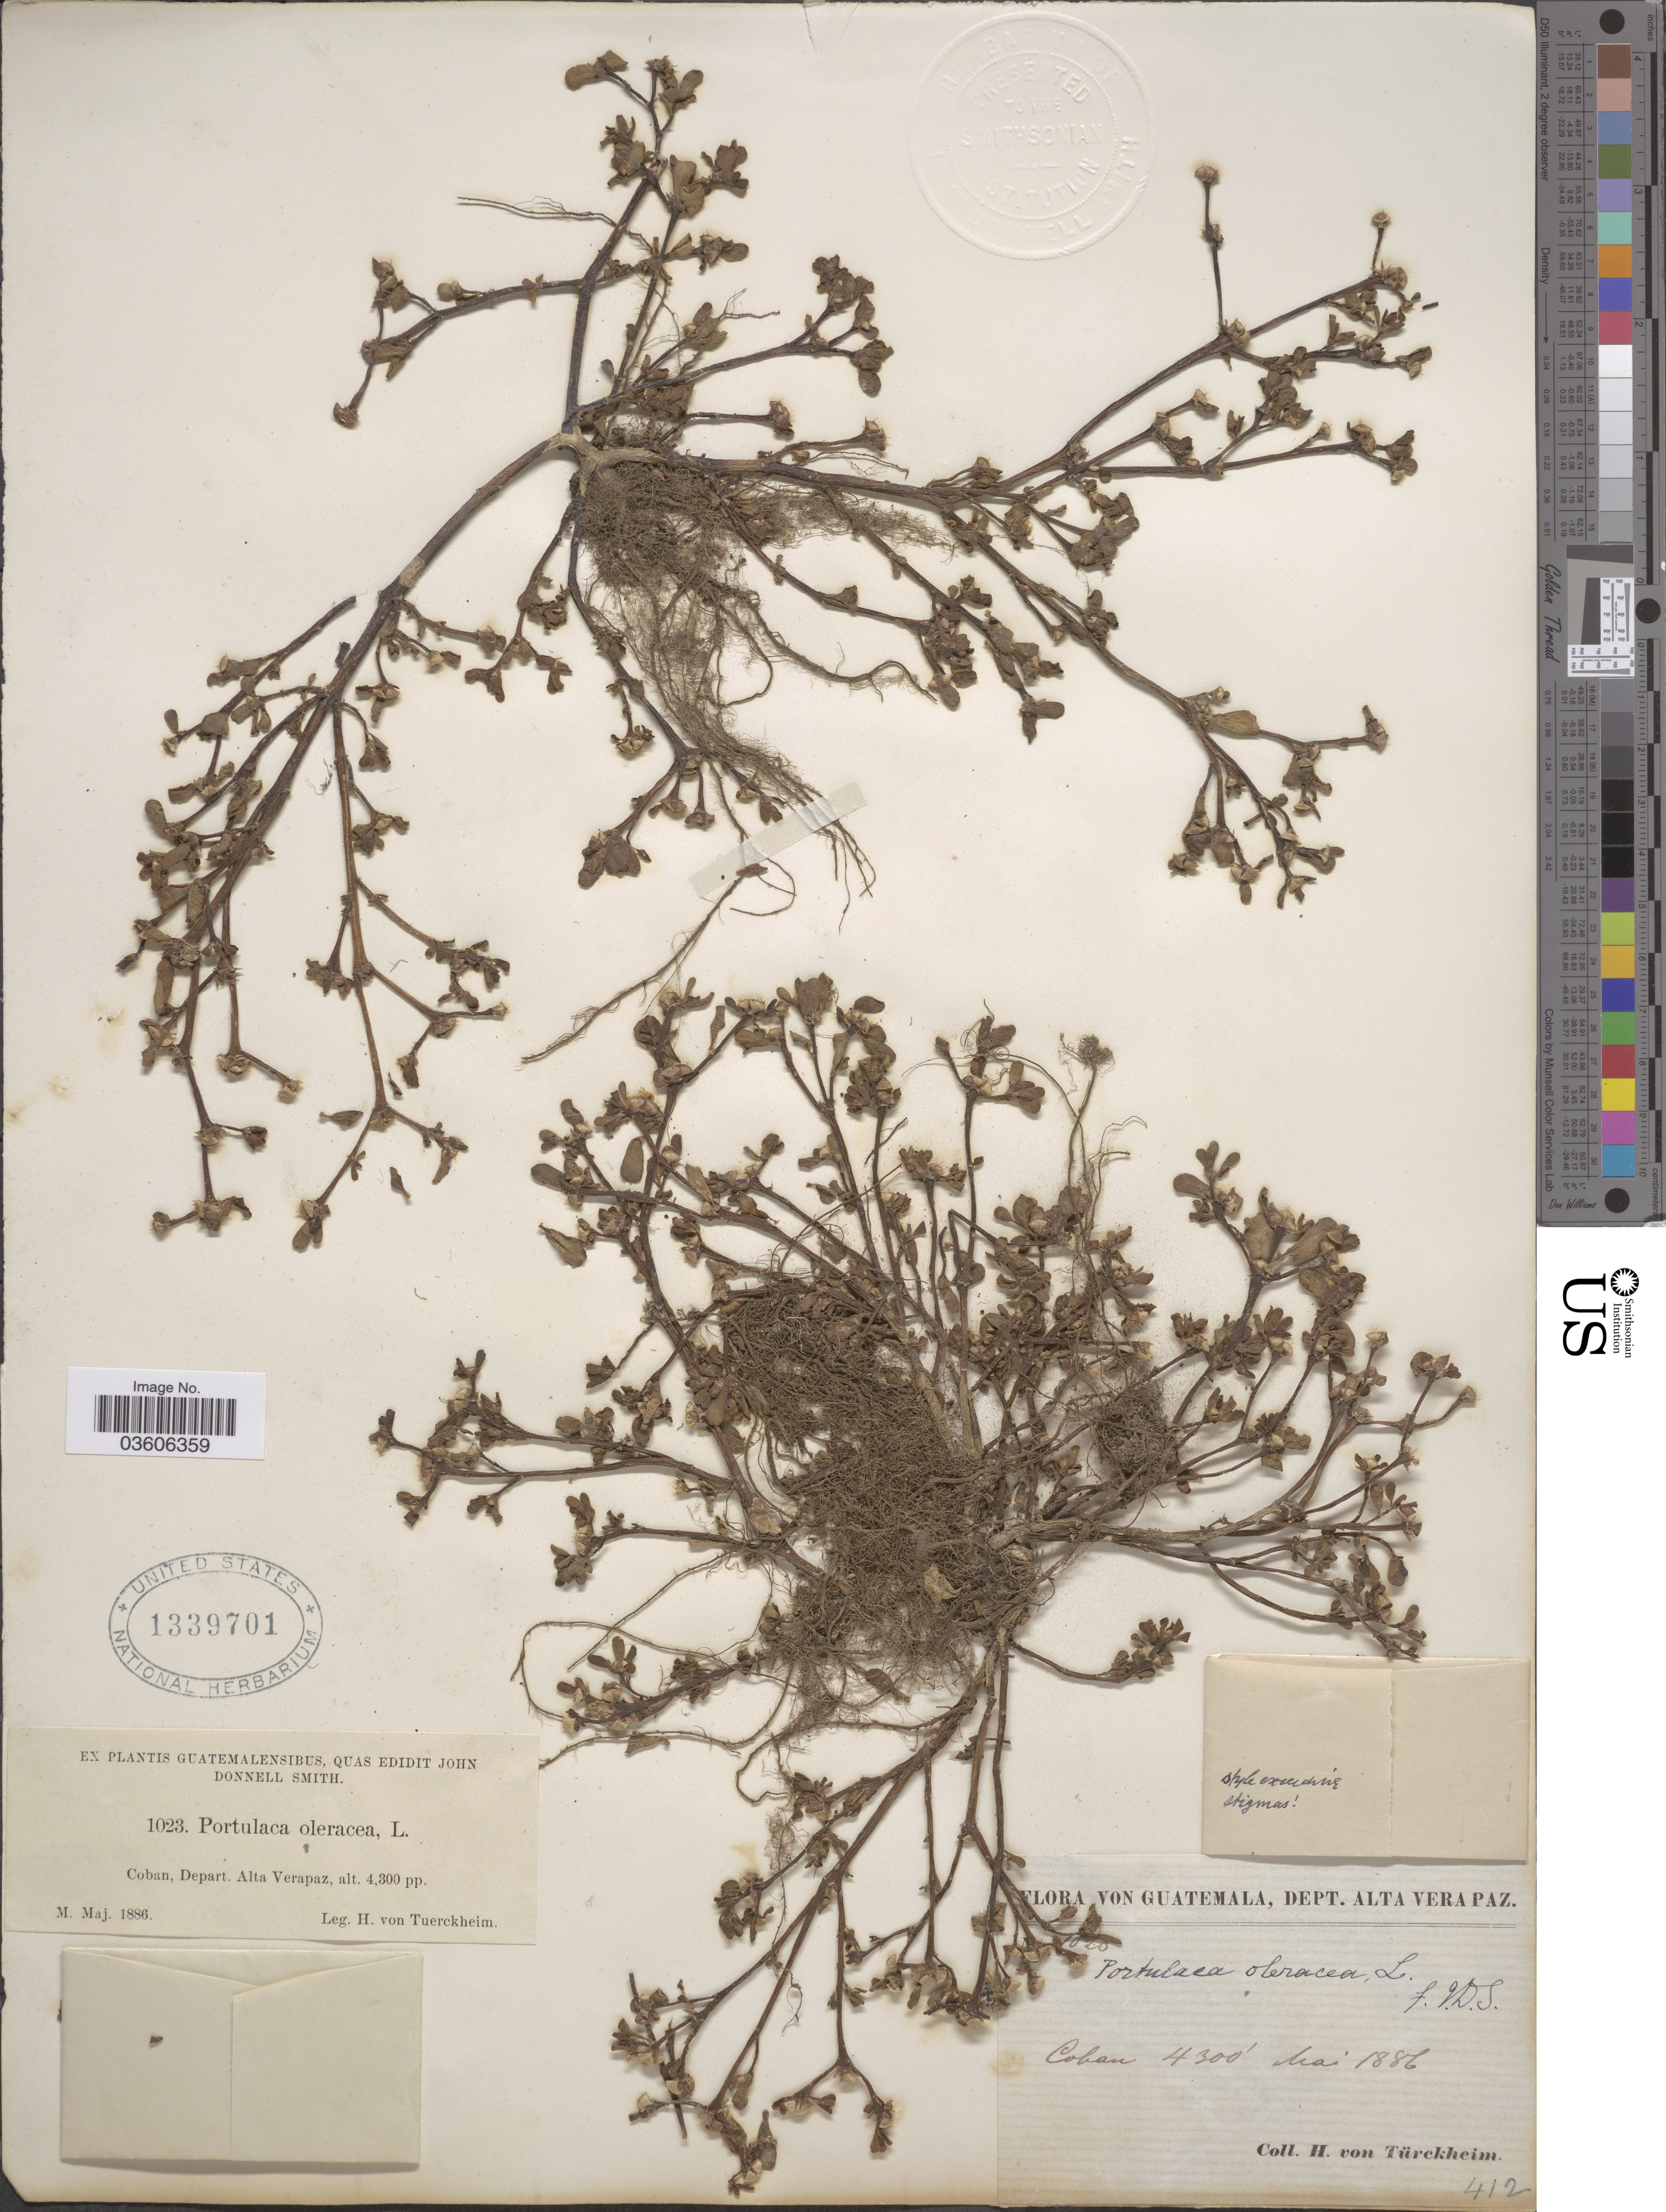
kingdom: Plantae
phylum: Tracheophyta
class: Magnoliopsida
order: Caryophyllales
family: Portulacaceae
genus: Portulaca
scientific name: Portulaca oleracea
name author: L.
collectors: H. von Türckheim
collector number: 1023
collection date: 1886-05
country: Guatemala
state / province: Alta Verapaz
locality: Coban, Depart. Alta Verapaz.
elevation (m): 1311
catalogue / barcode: US 1339701